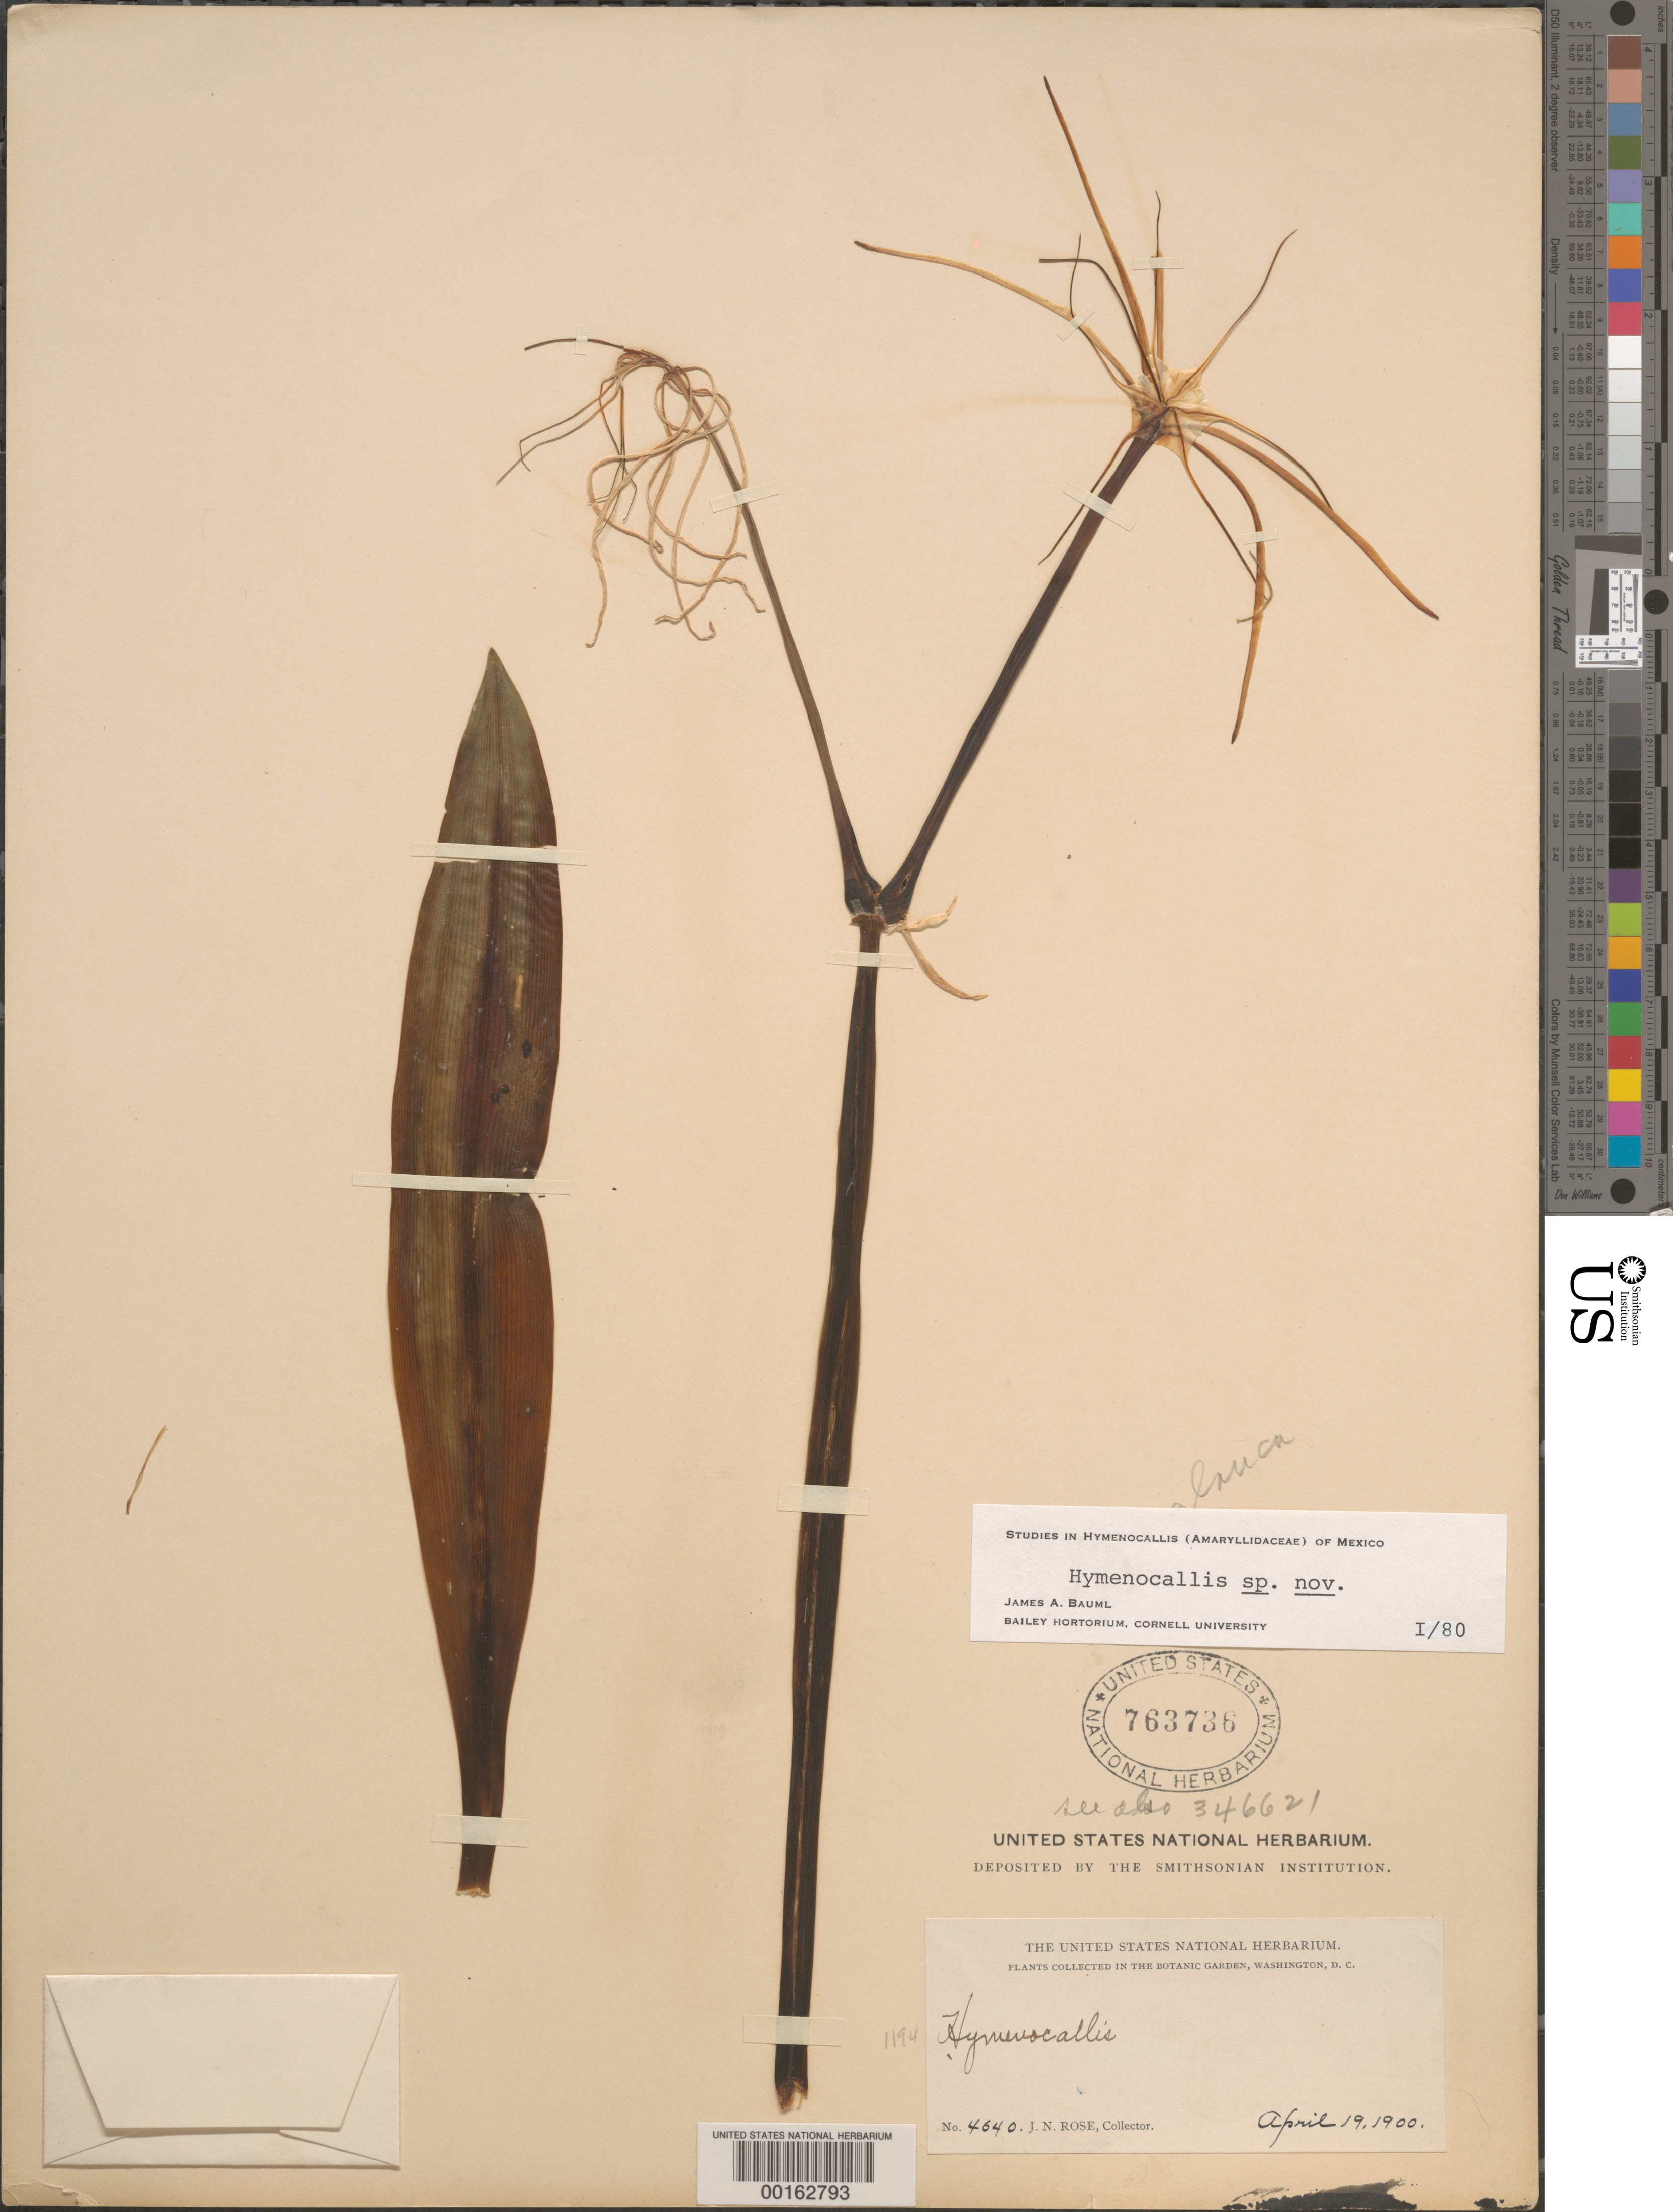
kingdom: Plantae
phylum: Tracheophyta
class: Liliopsida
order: Asparagales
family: Amaryllidaceae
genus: Hymenocallis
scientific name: Hymenocallis glauca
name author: (Zucc.) M. Roem.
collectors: J. N. Rose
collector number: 4640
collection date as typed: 16 Jun 1899 to 21 Jun 1899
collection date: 1899-06-16/1899-06-21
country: Mexico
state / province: Oaxaca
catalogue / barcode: US 763736